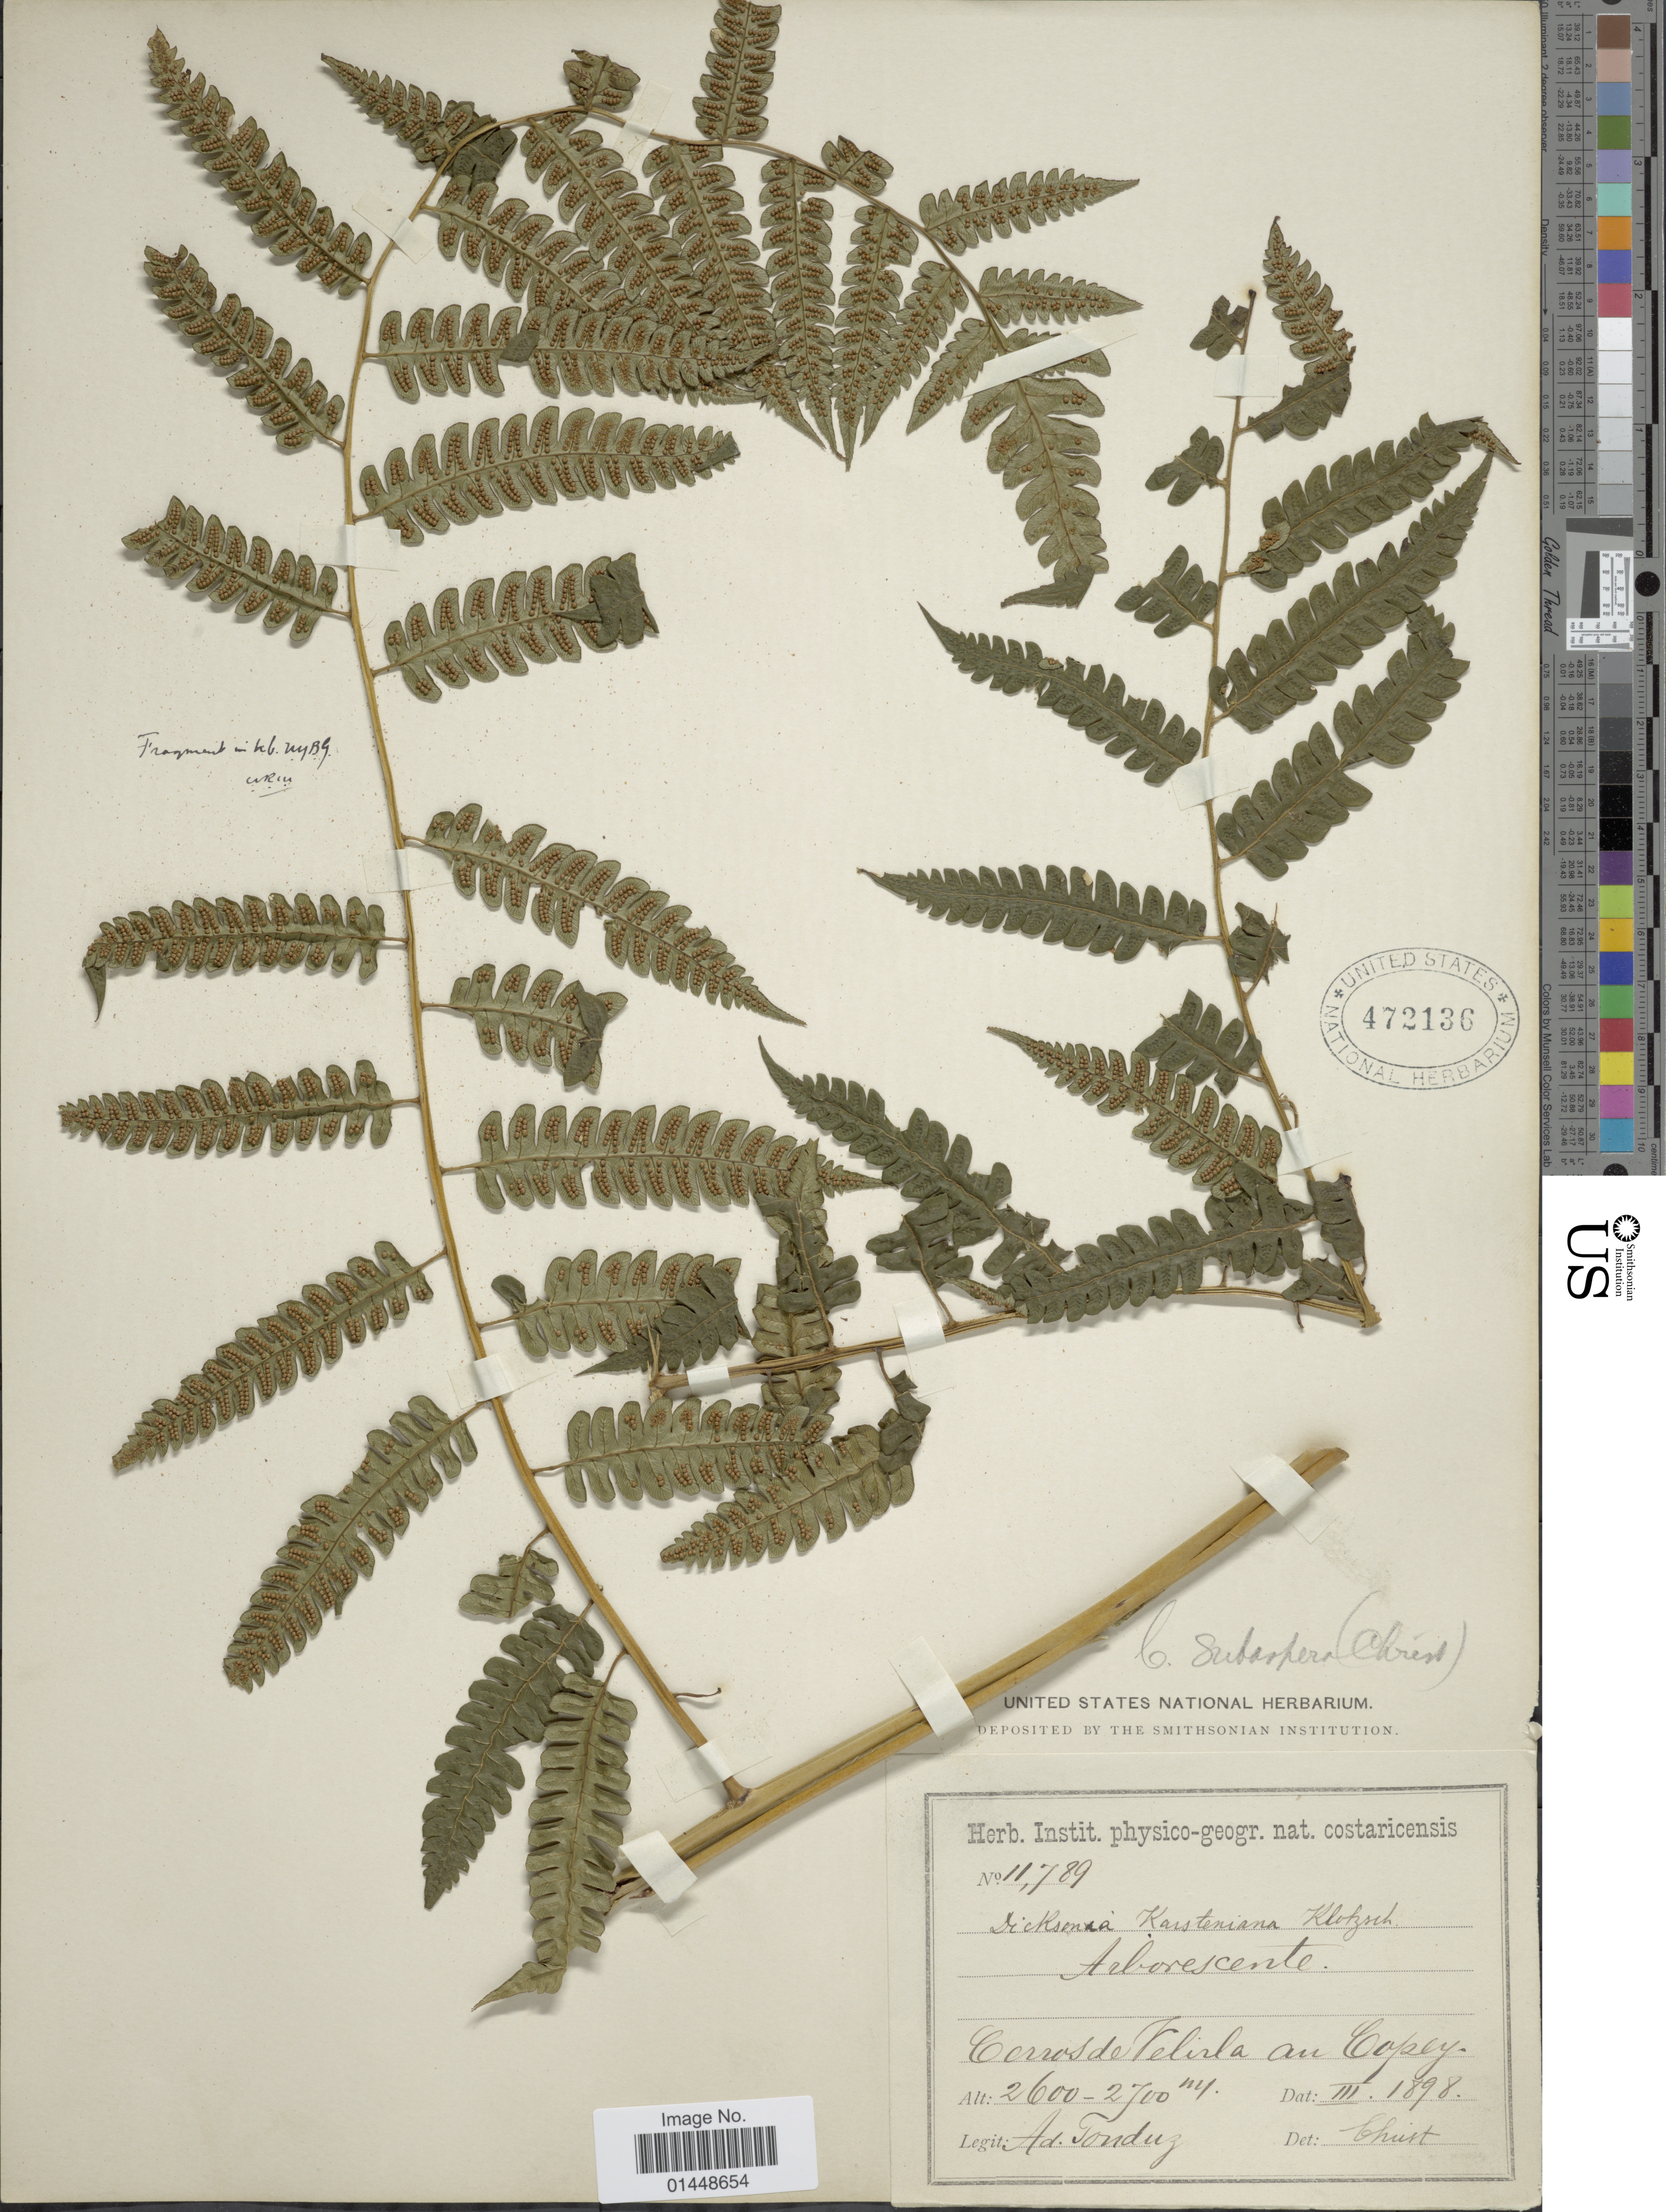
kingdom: Plantae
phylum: Tracheophyta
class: Polypodiopsida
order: Cyatheales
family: Cyatheaceae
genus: Cyathea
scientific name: Cyathea divergens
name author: Kunze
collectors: A. Tonduz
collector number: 11789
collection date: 1898-03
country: Costa Rica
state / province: San José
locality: Cerros de Velirla au Copey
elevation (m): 2600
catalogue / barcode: US 472136